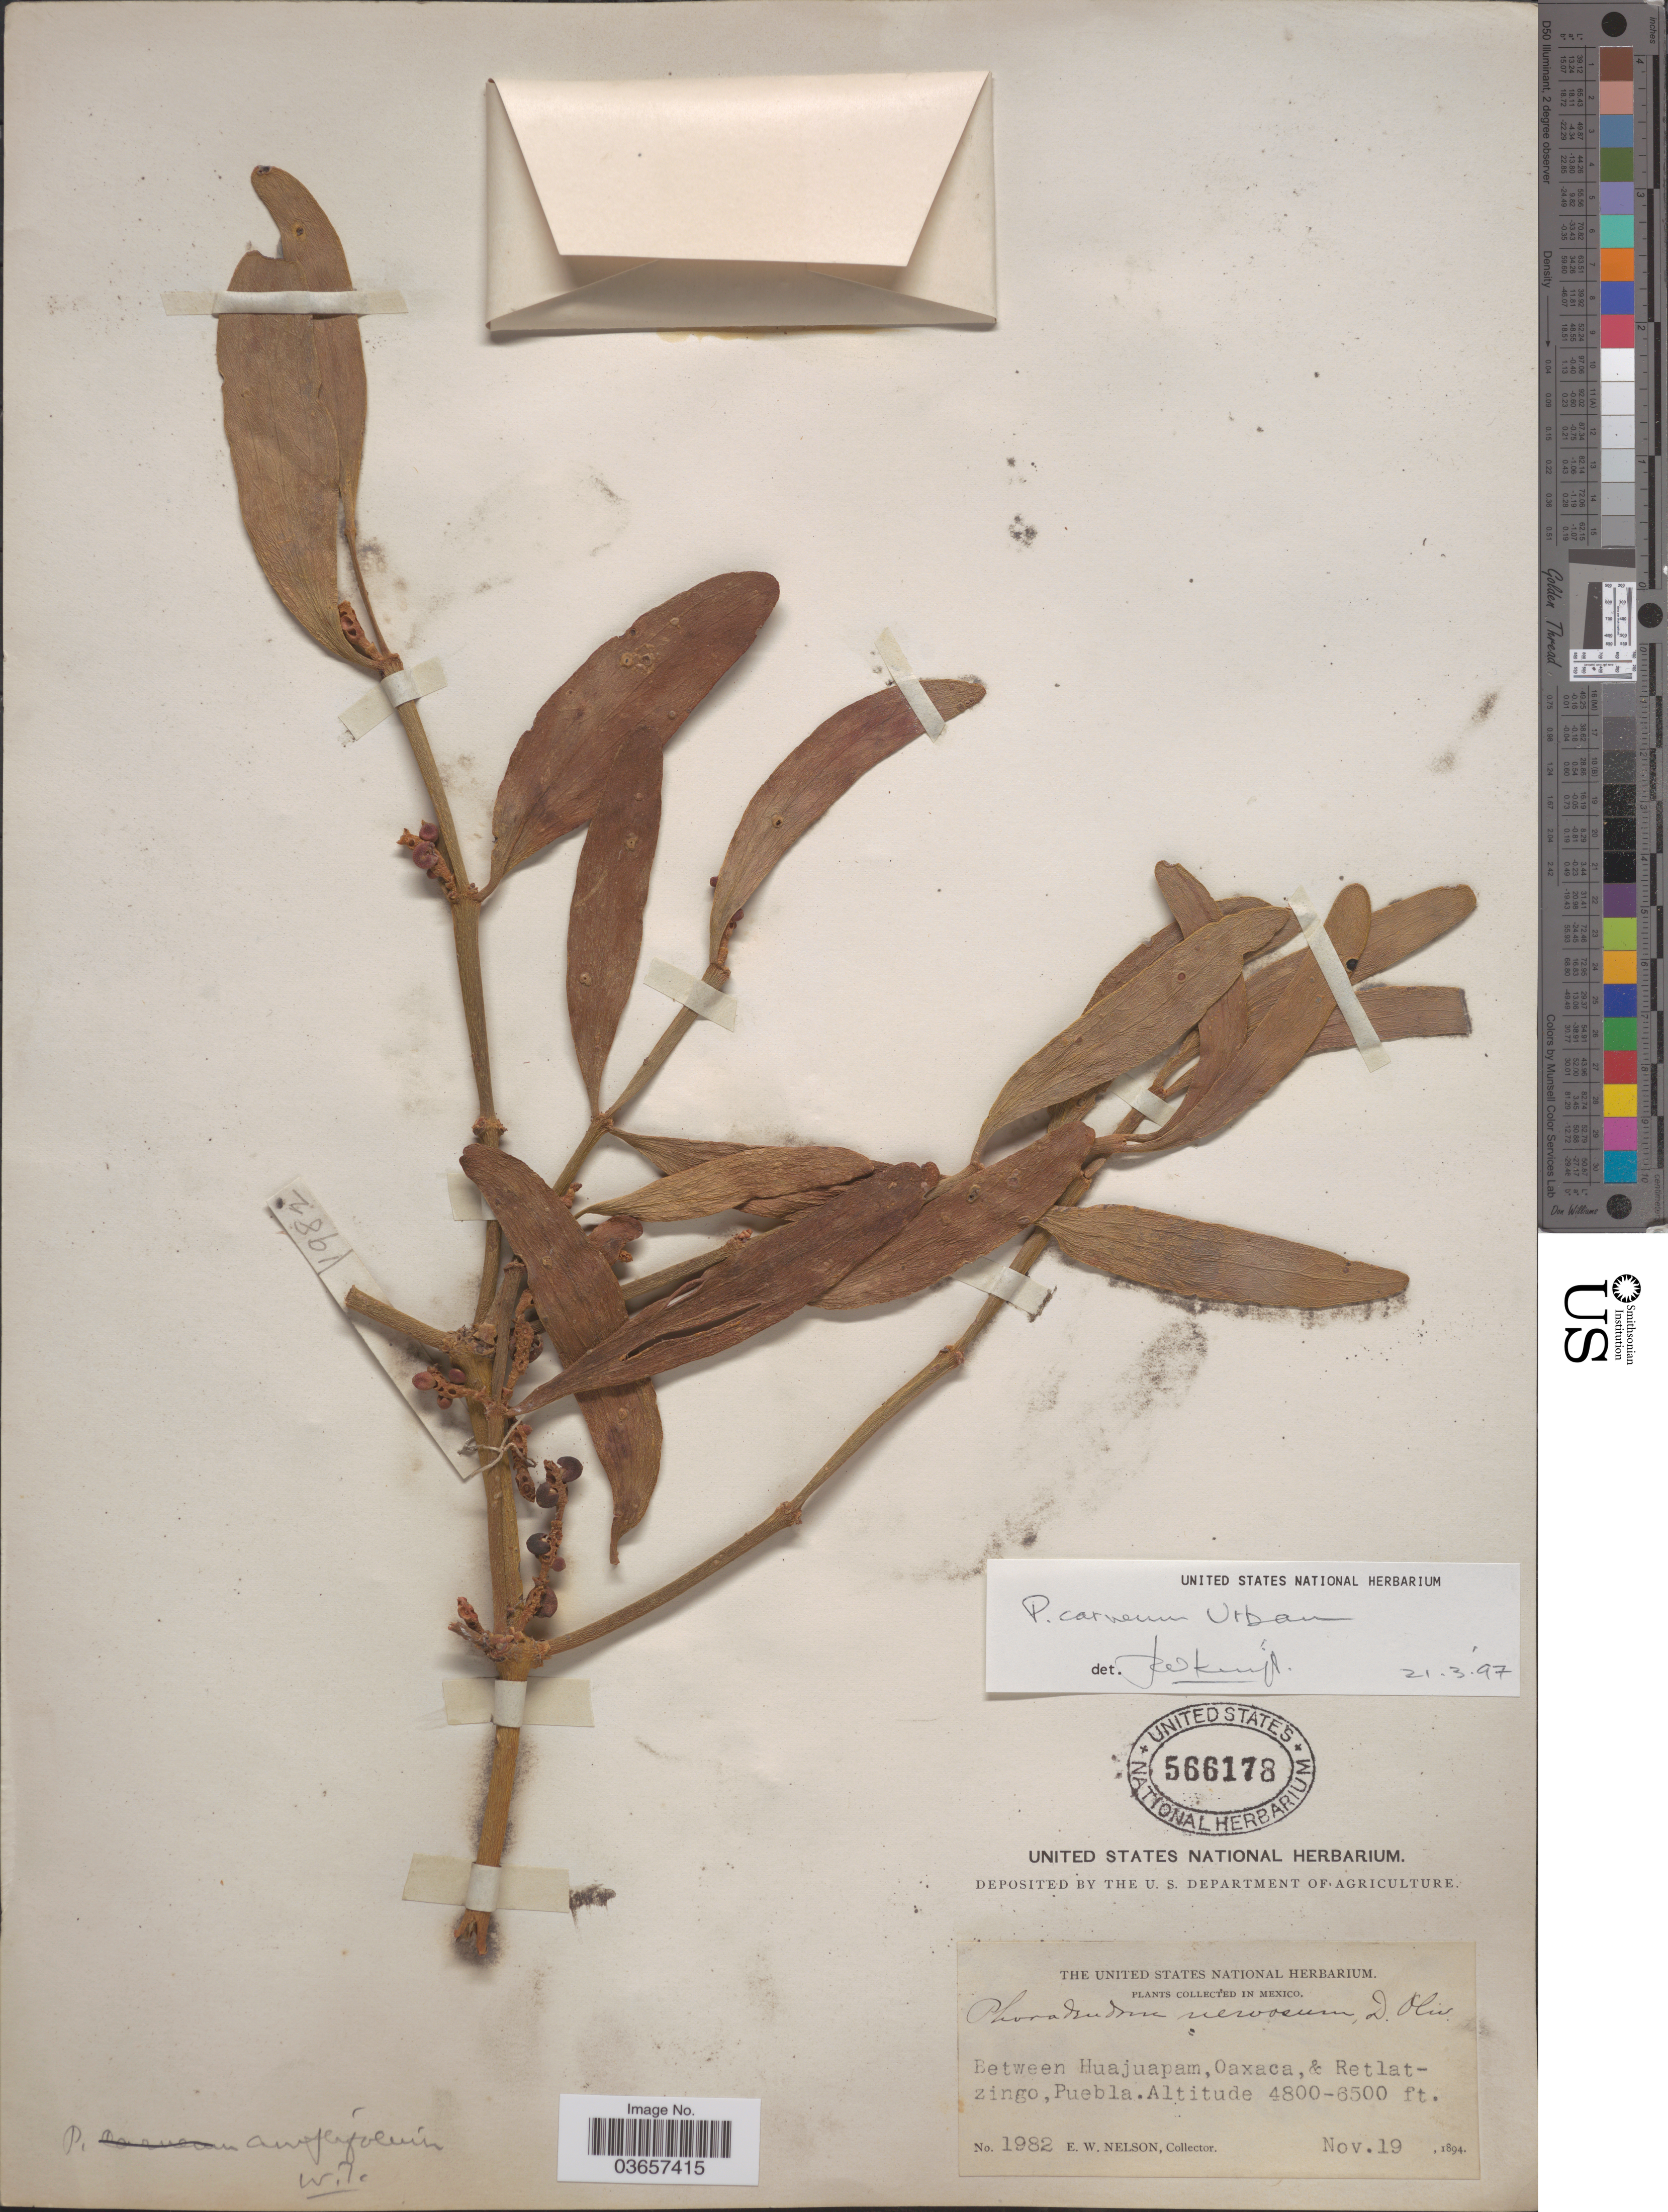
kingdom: Plantae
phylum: Tracheophyta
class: Magnoliopsida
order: Santalales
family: Viscaceae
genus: Phoradendron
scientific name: Phoradendron carneum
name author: Urb.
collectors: E. W. Nelson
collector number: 1982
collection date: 1894-11-19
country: Mexico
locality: Between Huajuapam, Oaxaca & Retlatzingo, Puebla.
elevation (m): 1463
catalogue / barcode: US 566178